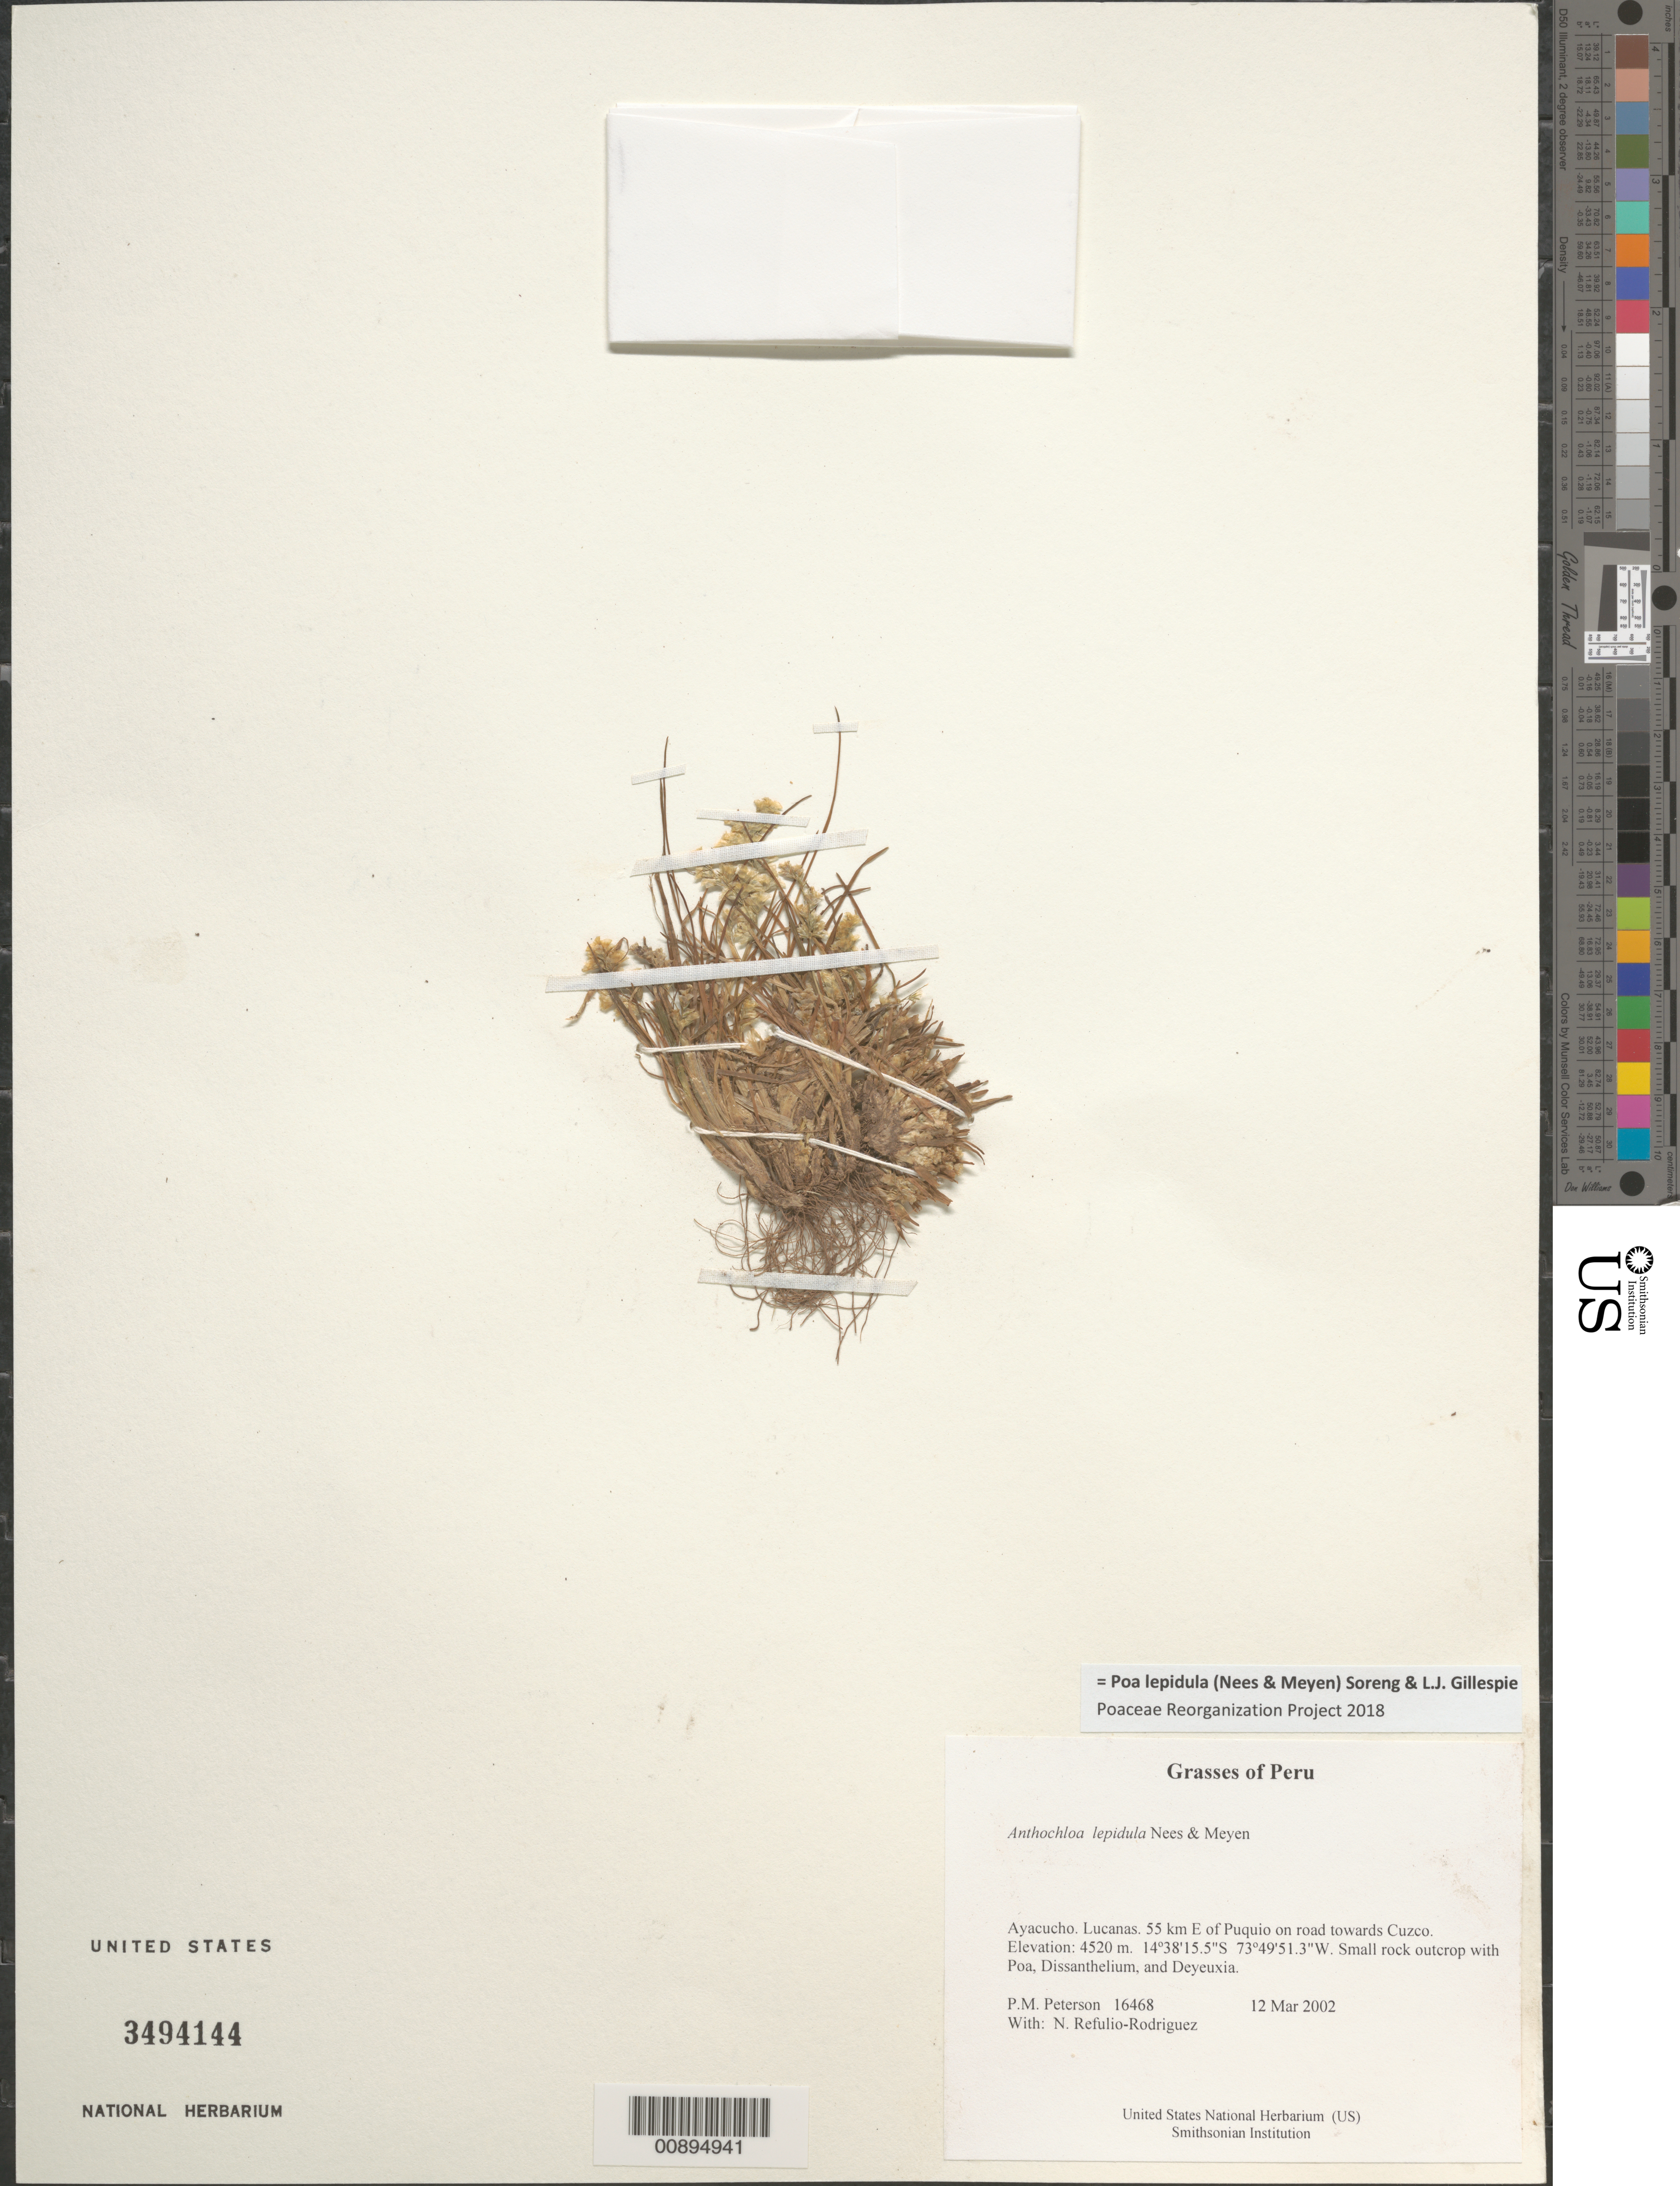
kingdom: Plantae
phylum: Tracheophyta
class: Liliopsida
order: Poales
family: Poaceae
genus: Poa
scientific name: Poa lepidula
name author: (Nees & Meyen) Soreng & L.J. Gillespie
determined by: Poaceae Reorganization Project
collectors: P. M. Peterson & N. Refulio-Rodríguez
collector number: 16468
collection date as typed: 12 Mar 2002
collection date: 2002-03-12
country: Peru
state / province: Ayacucho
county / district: Lucanas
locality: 55 km E of Puquio on road towards Cuzco.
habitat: Small rock outcrop with ~Poa, Dissanthelium, and Deyeuxia~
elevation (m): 4520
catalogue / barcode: US 3494144